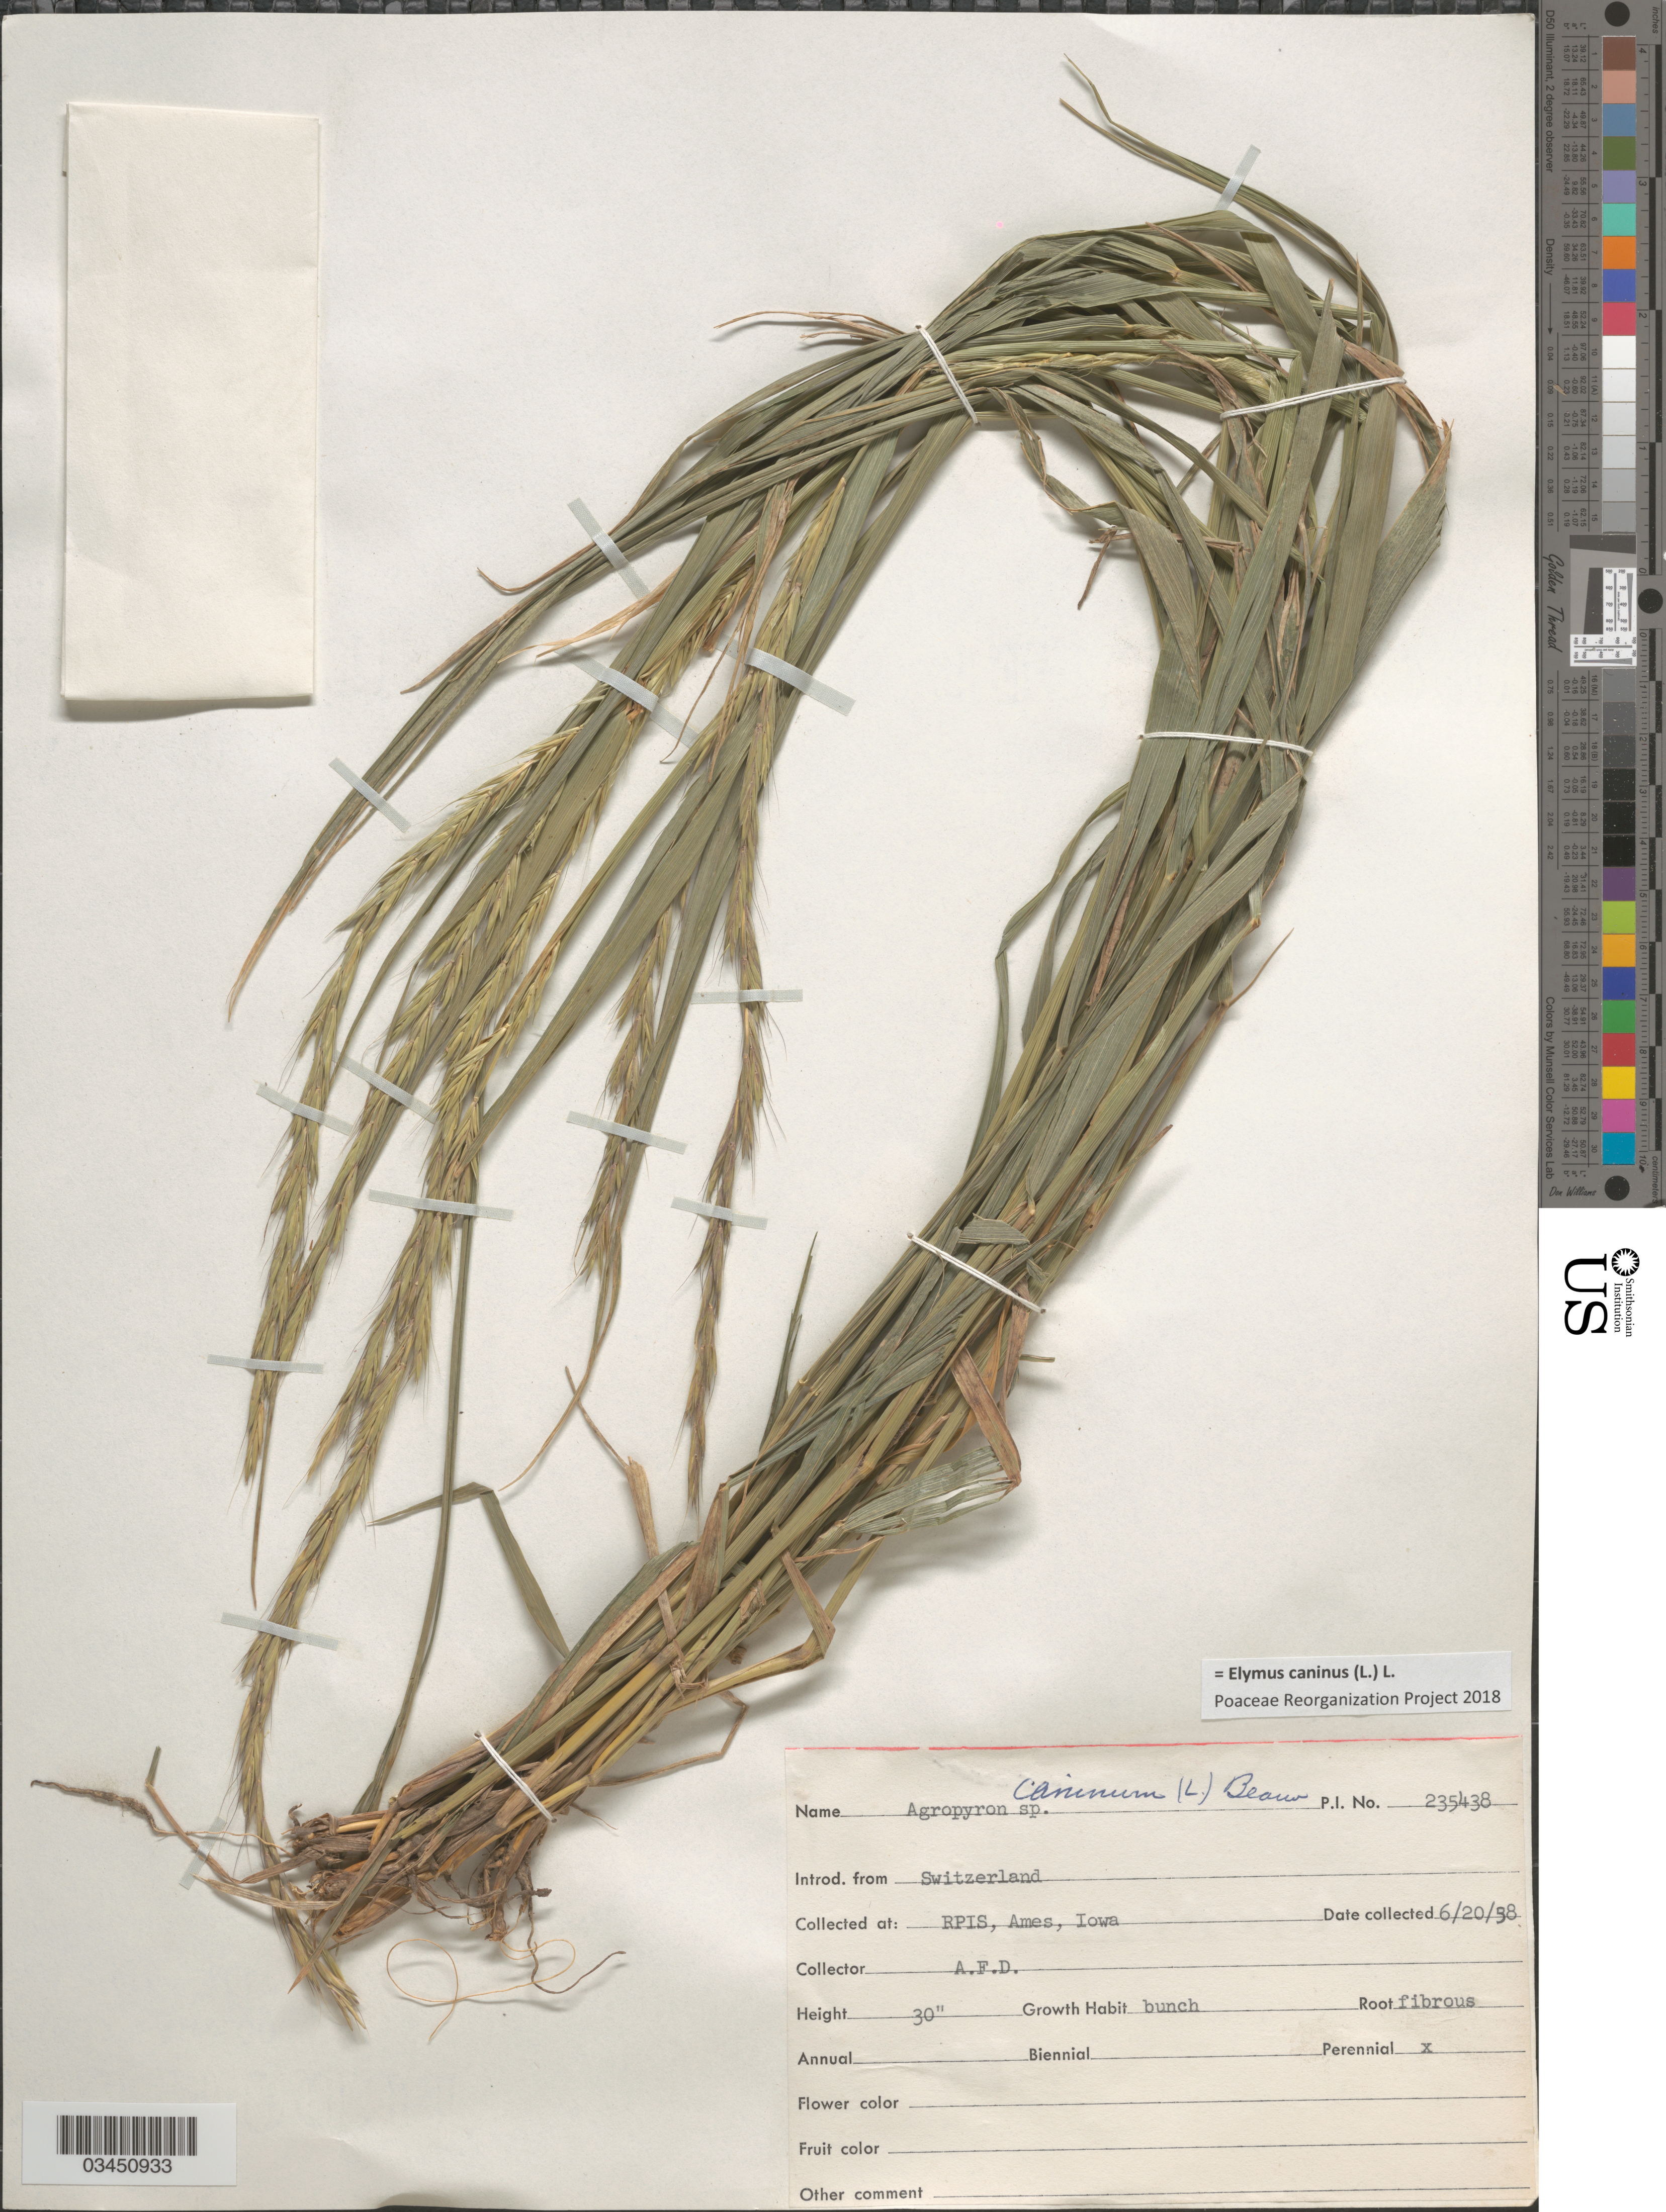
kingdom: Plantae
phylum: Tracheophyta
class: Liliopsida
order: Poales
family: Poaceae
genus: Elymus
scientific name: Elymus caninus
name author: (L.) L.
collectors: A. D.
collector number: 235438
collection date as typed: Transcribed d/m/y: 20/6/38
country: United States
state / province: Iowa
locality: RPIS, Ames.